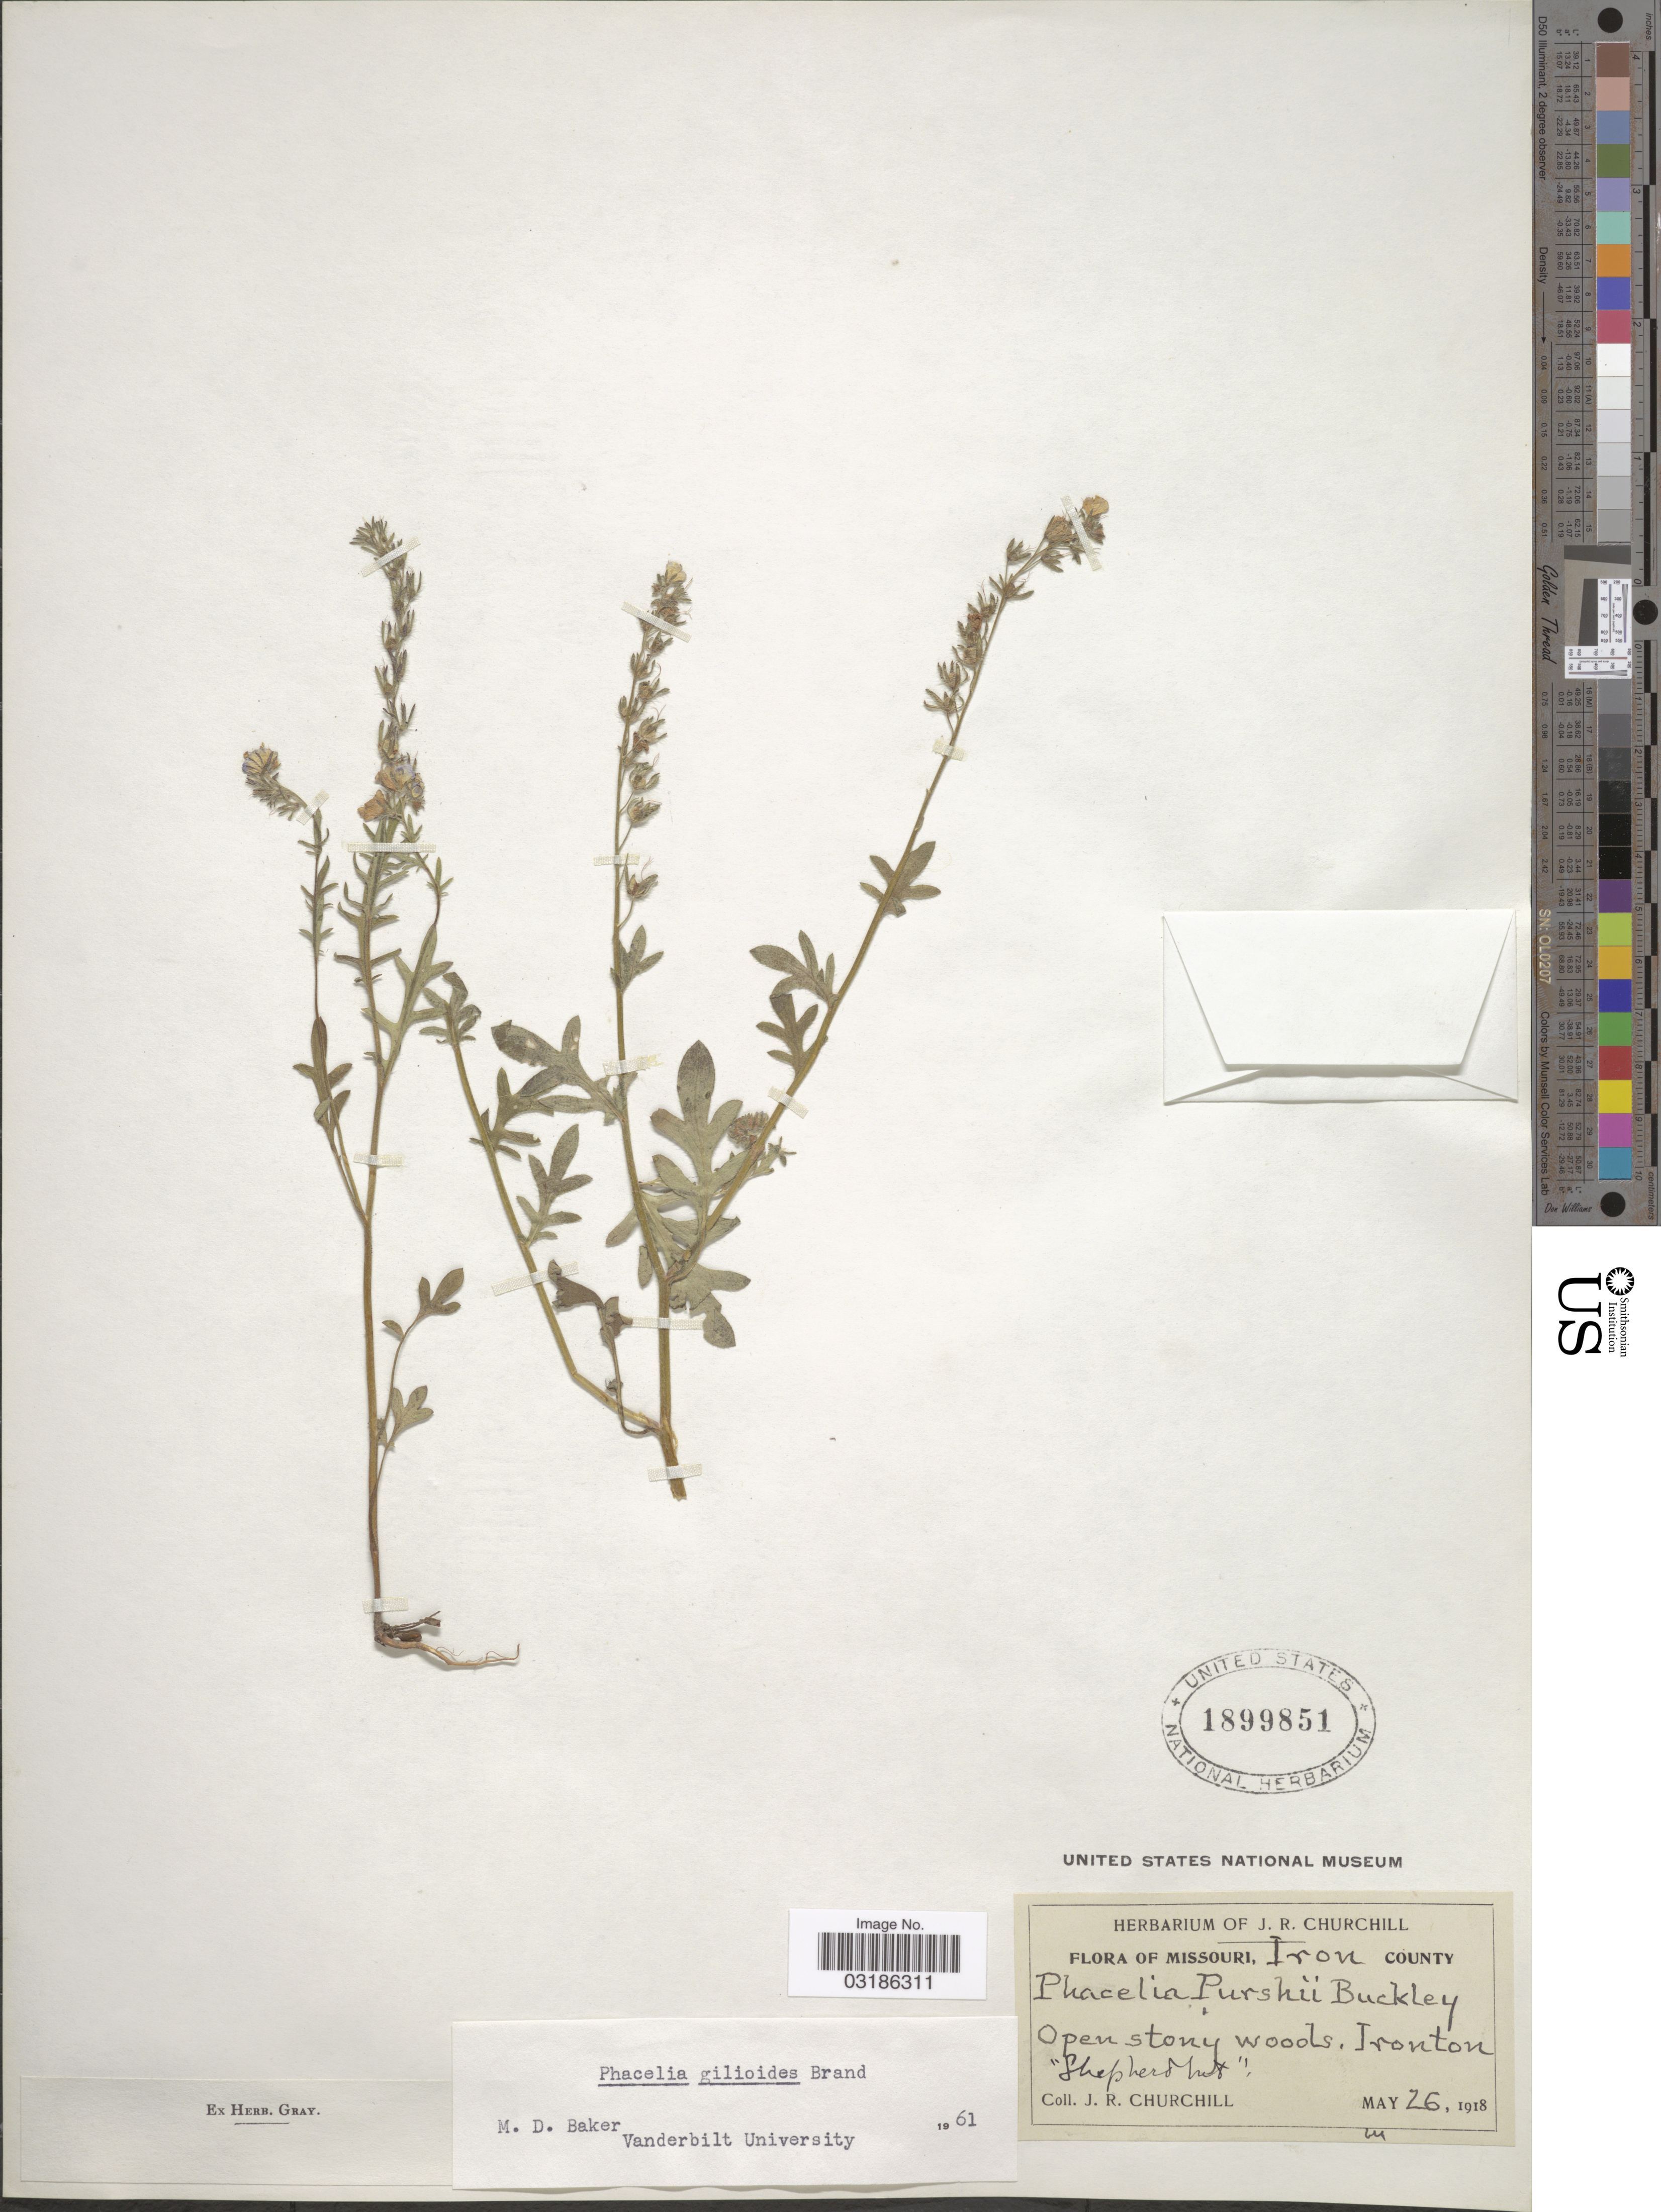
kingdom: Plantae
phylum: Tracheophyta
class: Magnoliopsida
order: Boraginales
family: Hydrophyllaceae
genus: Phacelia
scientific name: Phacelia gilioides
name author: Brand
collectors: J. Churchill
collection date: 1918-05-26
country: United States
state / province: Missouri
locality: Iron County. Open stony woods, Ironton.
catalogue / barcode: US 1899851